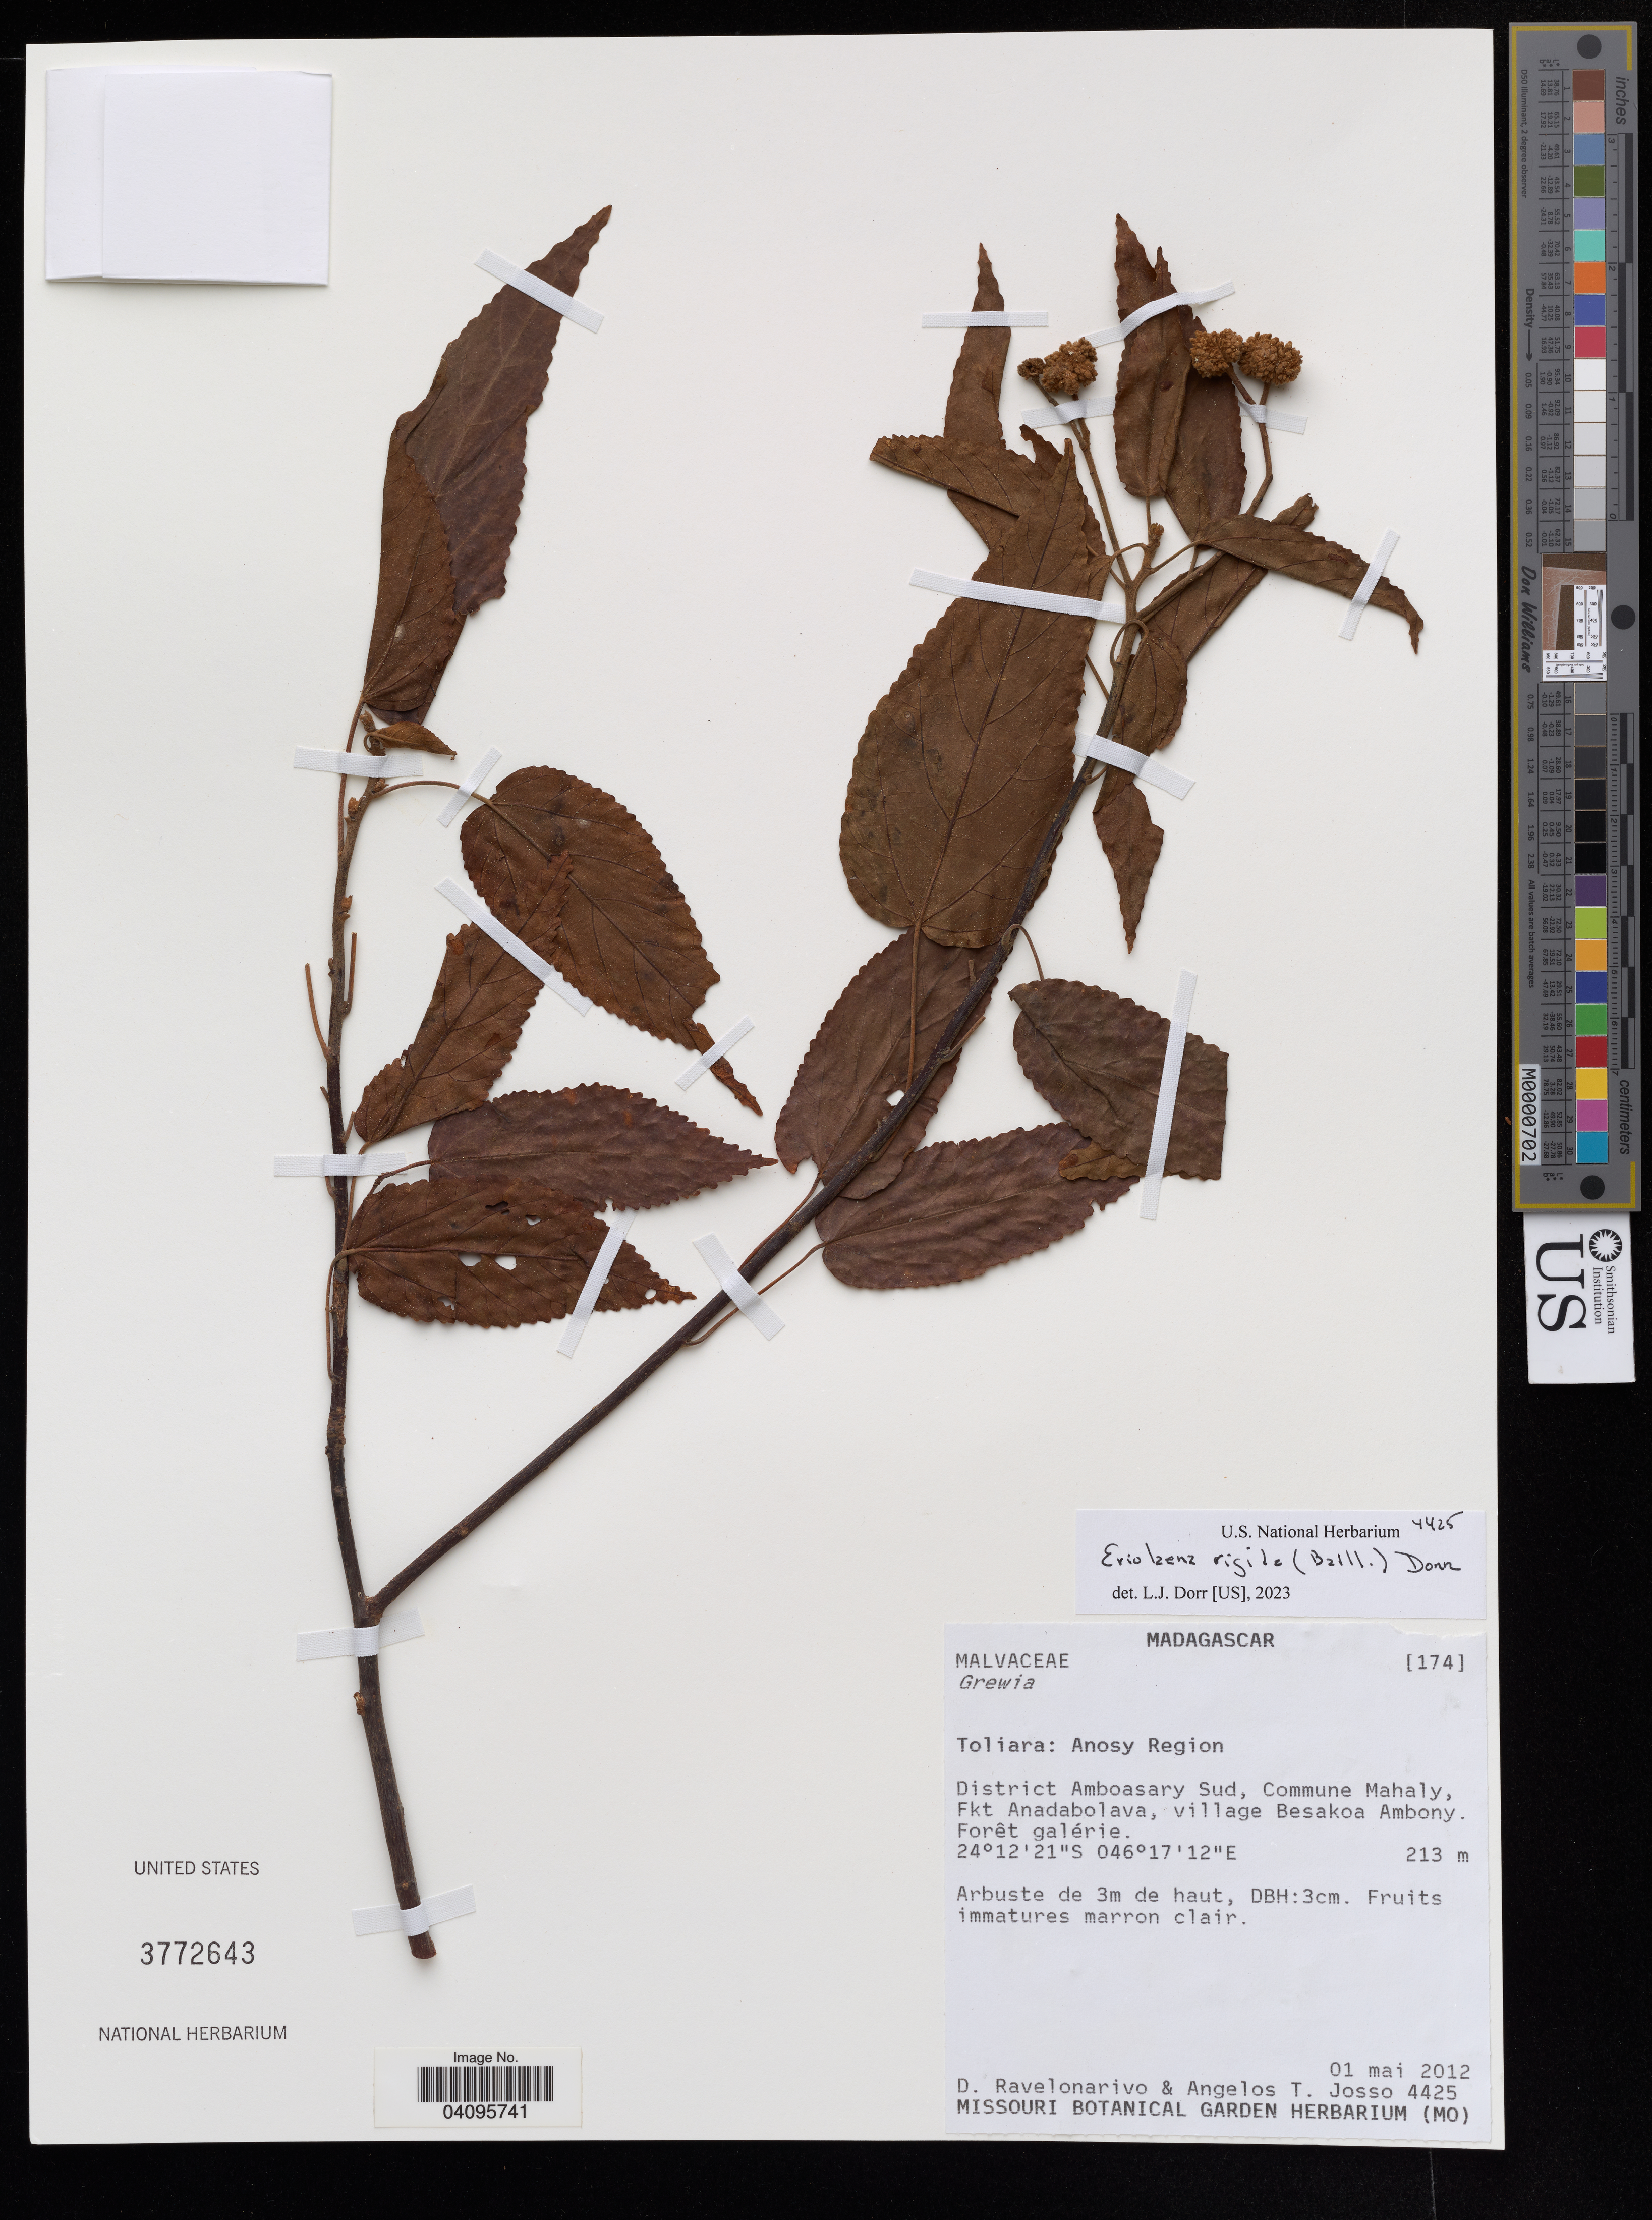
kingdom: Plantae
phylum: Tracheophyta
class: Magnoliopsida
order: Malvales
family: Malvaceae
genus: Eriolaena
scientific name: Eriolaena rigida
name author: (Baill.) Dorr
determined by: Dorr, L. J., (BOT), Smithsonian Institution - National Museum of Natural History (UNITED STATES)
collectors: D. Ravelonarivo & A. Josso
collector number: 4425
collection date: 2012-05-01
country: Madagascar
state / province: Anosy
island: Madagascar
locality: District Amboasary Sud, Commune Mahaly, Fkt Anadabolava, village Besakoa Ambony.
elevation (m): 213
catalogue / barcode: US 3772643